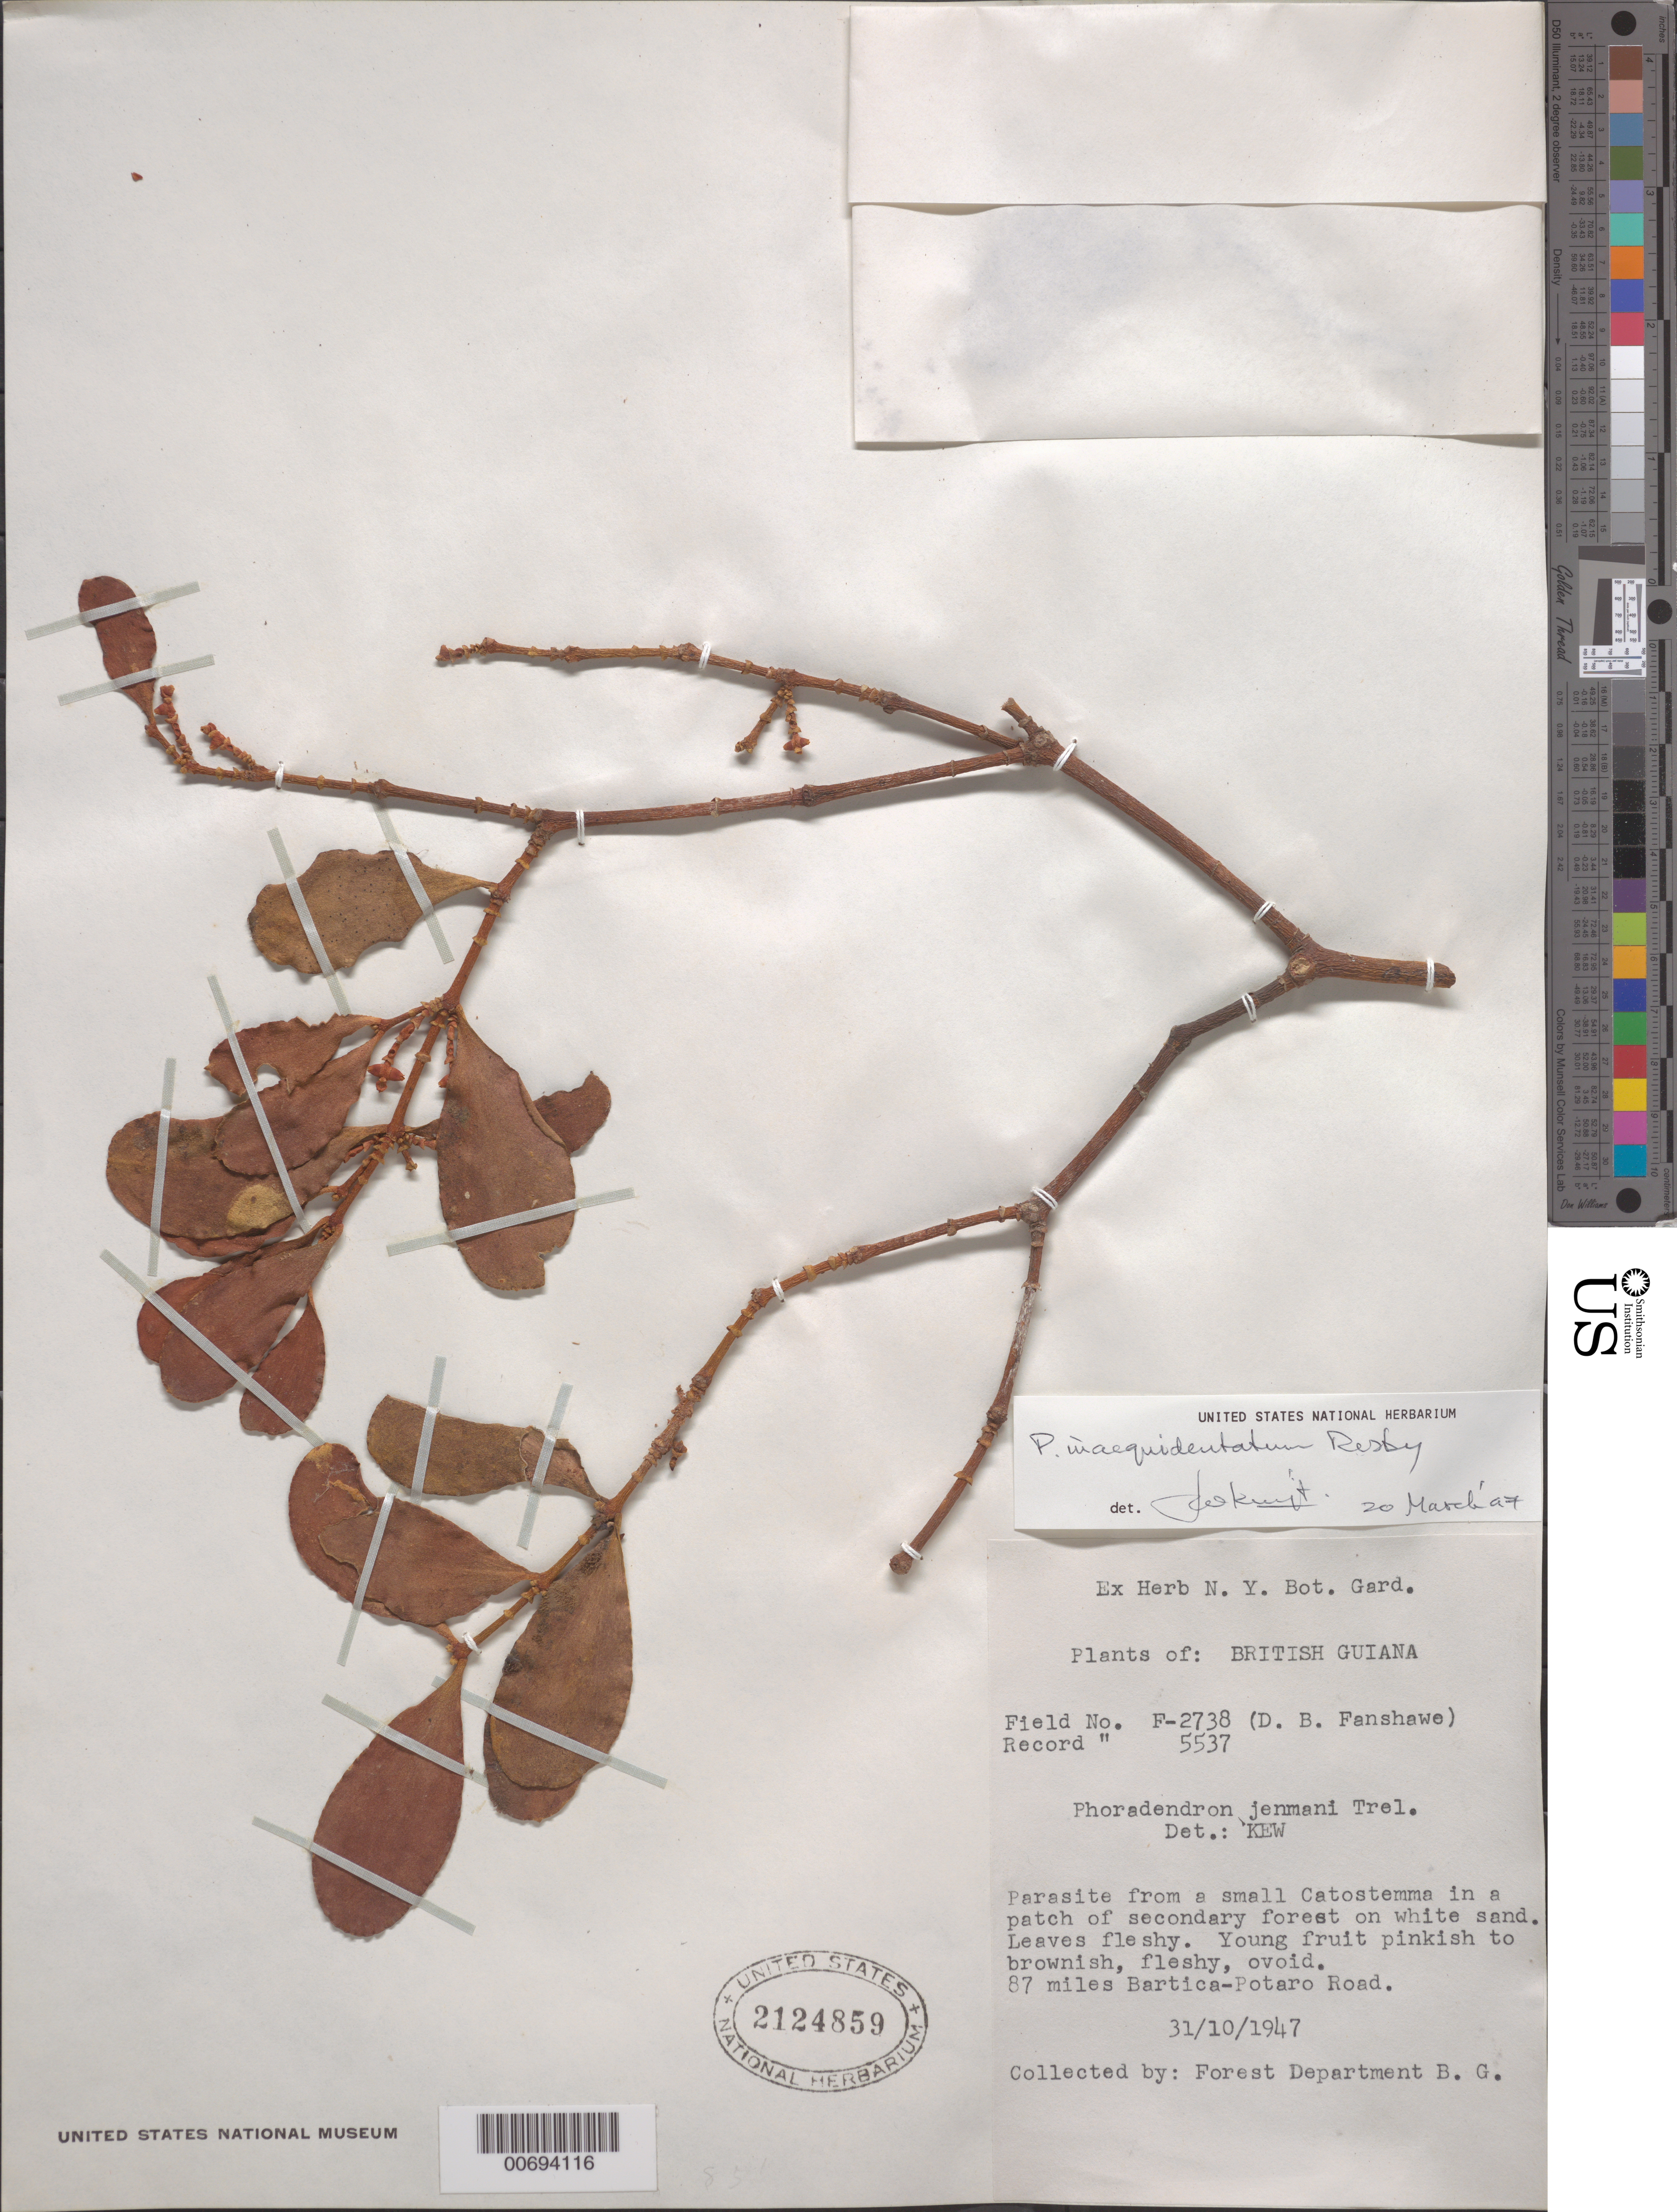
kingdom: Plantae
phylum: Tracheophyta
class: Magnoliopsida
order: Santalales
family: Viscaceae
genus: Phoradendron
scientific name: Phoradendron inaequidentatum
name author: Rusby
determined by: Kuijt, Job, (CANADA)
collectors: Forest Dept. B. G. & British Guiana Forestry Dept.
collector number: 5537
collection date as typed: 31-Oct-47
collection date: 1947-10-31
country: Guyana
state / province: Potaro-Siparuni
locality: Bartica-Potaro Road, mile 90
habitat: Patch of secondary forest on white sand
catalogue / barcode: US 2124859